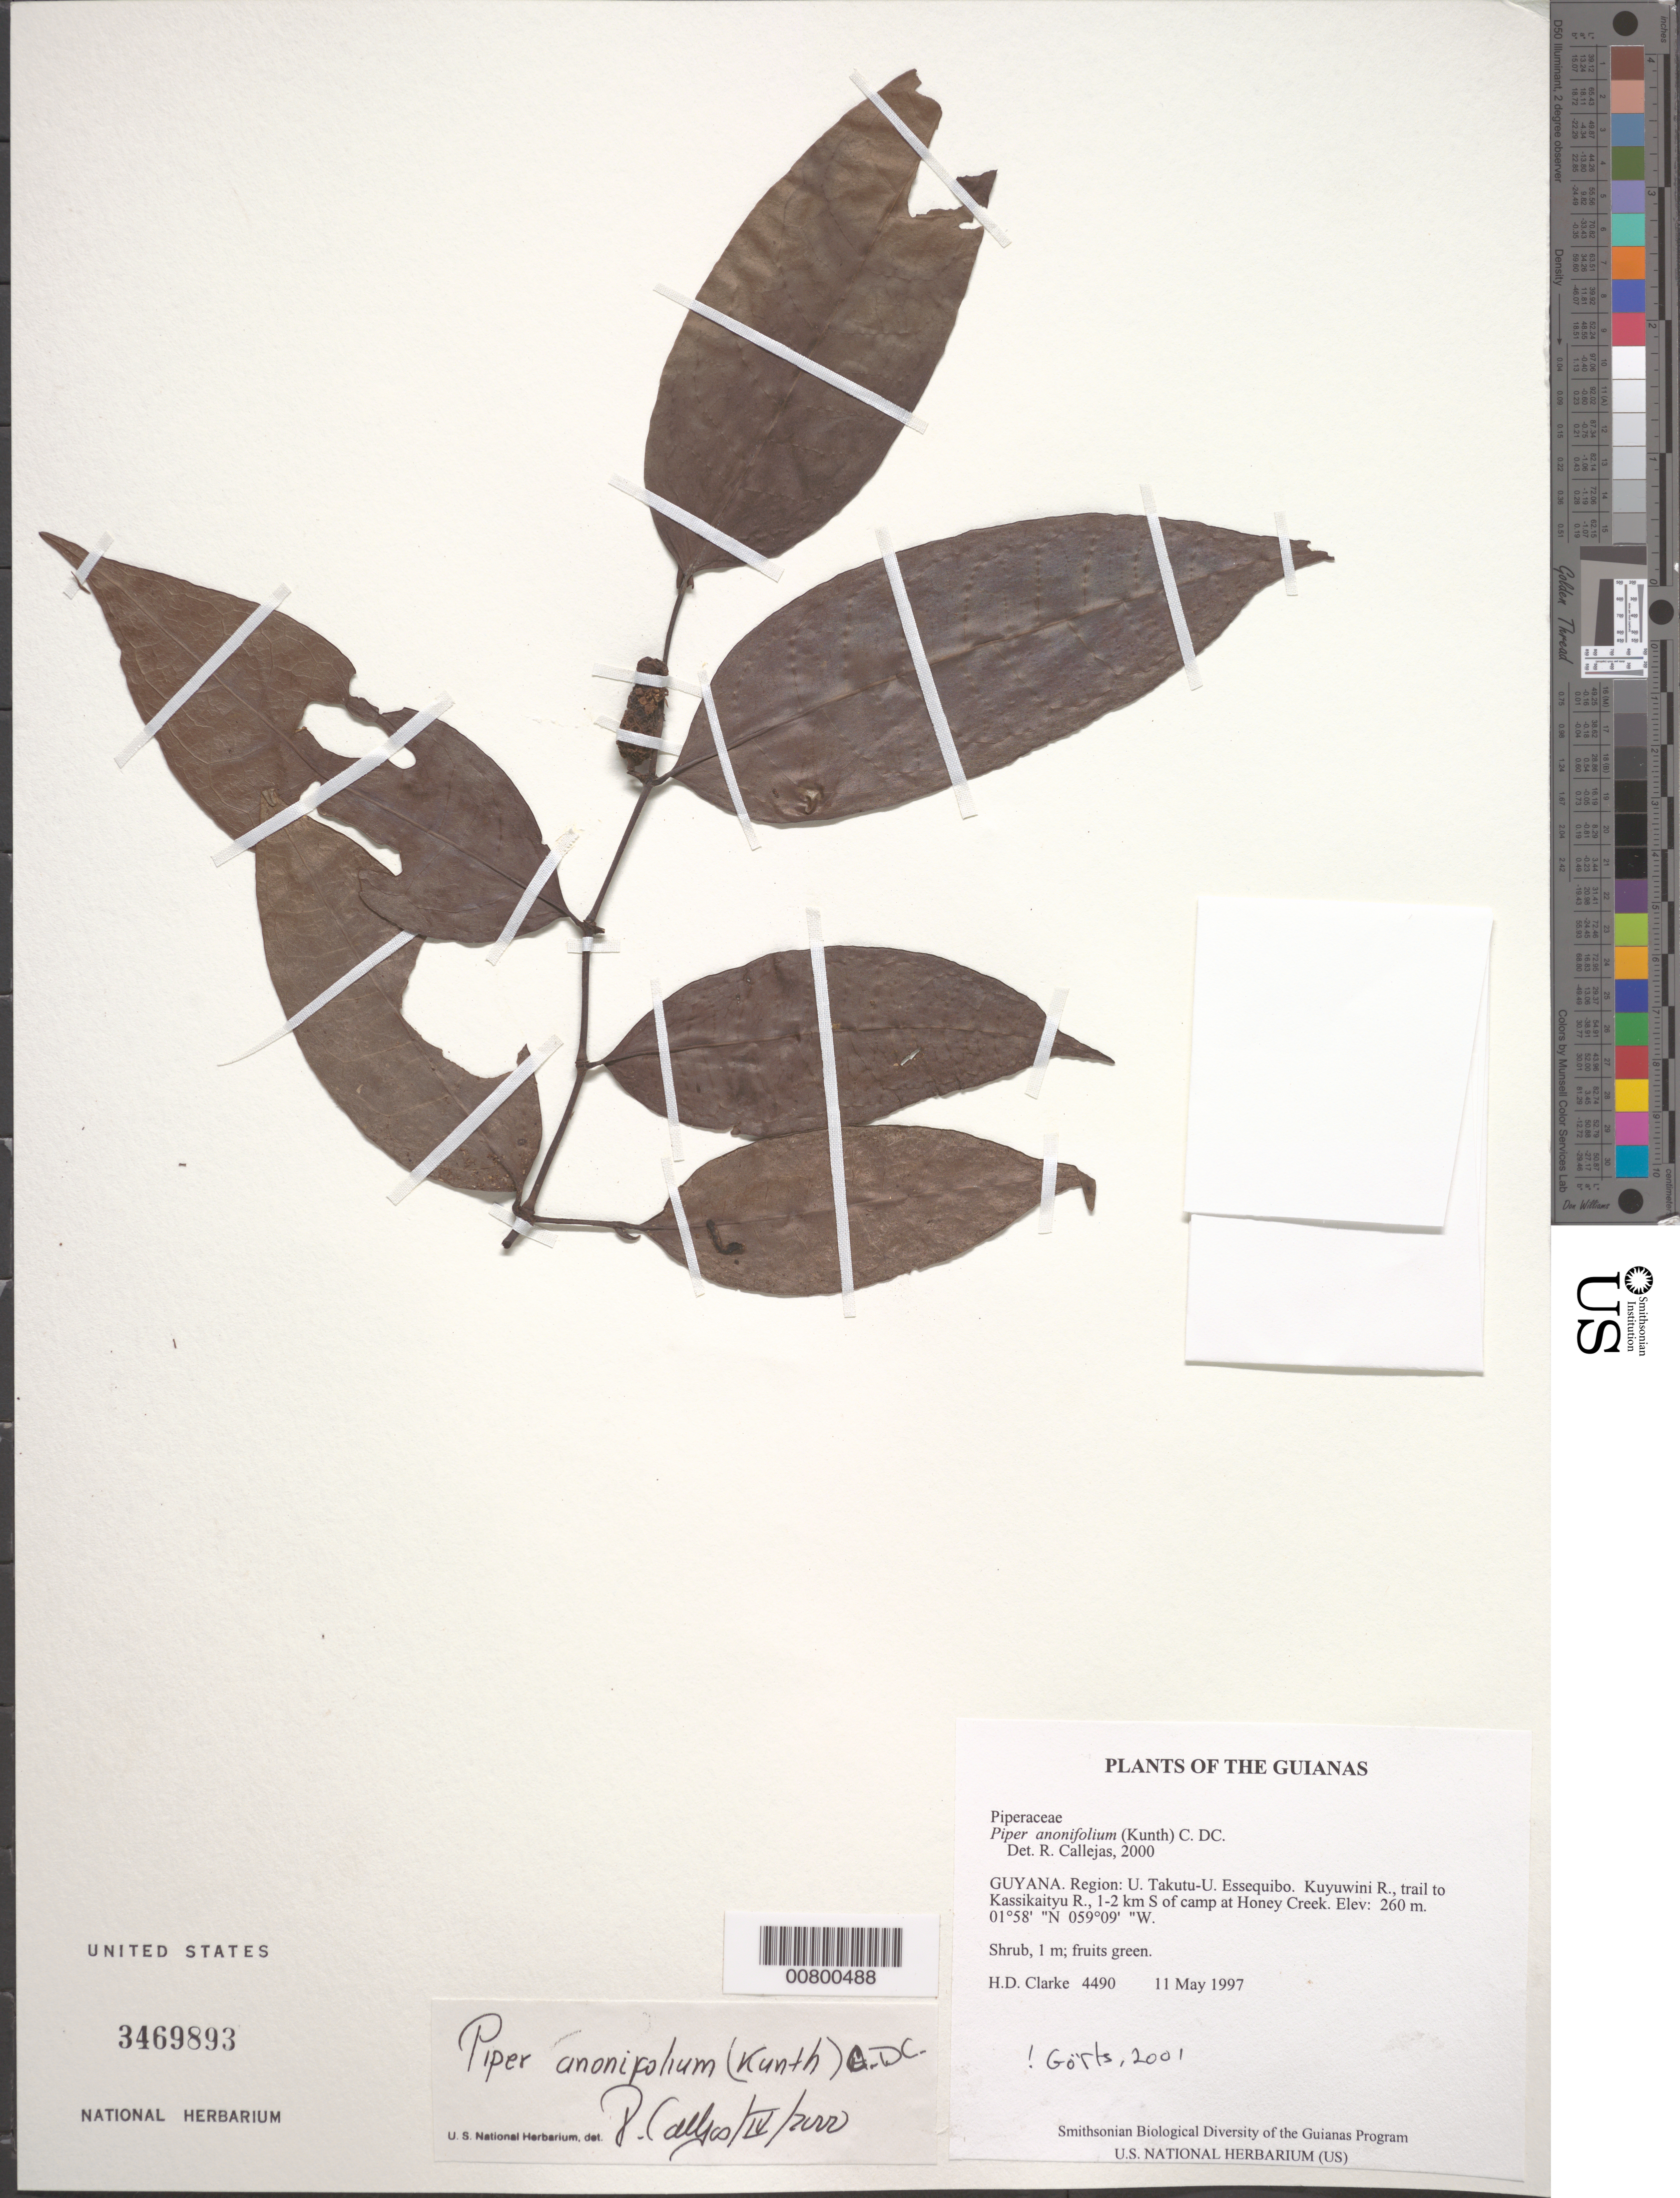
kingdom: Plantae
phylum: Tracheophyta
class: Magnoliopsida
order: Piperales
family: Piperaceae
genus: Piper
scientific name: Piper anonifolium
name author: (Kunth) C. DC.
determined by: Görts-van Rijn, A. R. A.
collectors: H. D. Clarke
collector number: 4490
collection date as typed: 11 May 1997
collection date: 1997-05-11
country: Guyana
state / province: U. Takutu-U. Essequibo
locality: Kuyuwini R., trail to Kassikaityu R., 1-2 km S of camp at Honey Creek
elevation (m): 260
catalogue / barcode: US 3469893